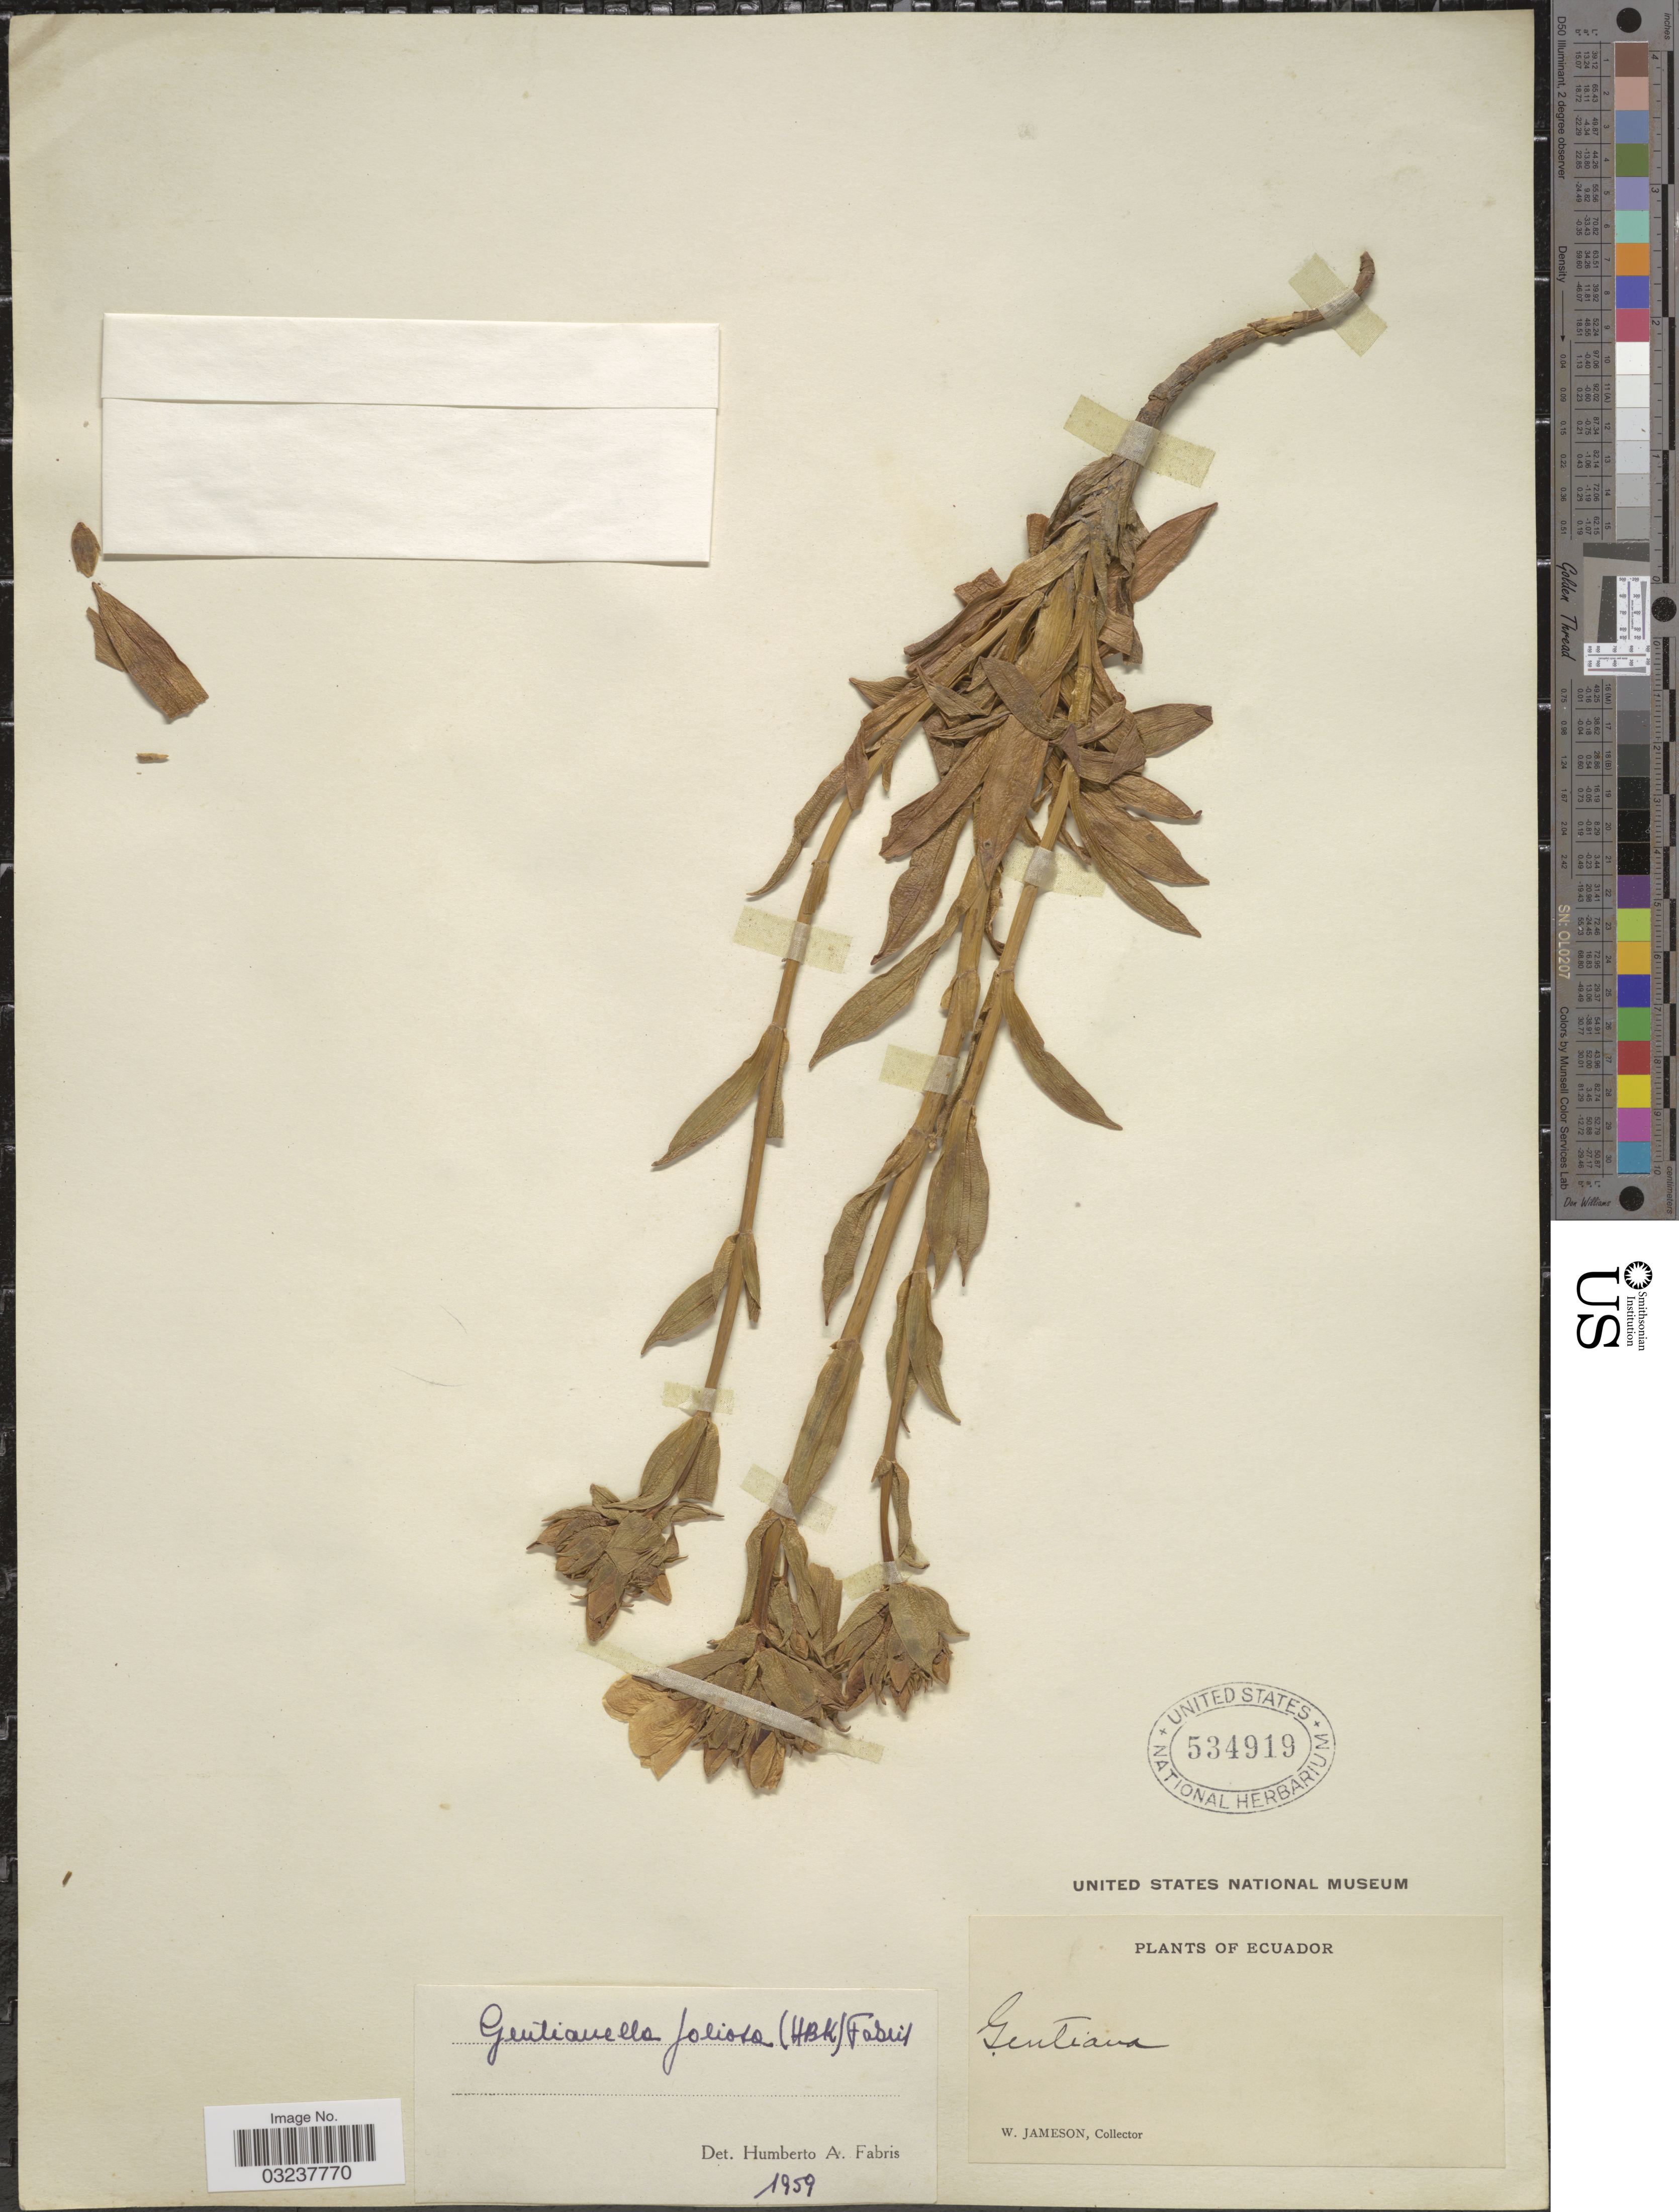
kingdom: Plantae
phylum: Tracheophyta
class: Magnoliopsida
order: Gentianales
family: Gentianaceae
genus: Gentianella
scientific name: Gentianella foliosa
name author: (Kunth) Fabris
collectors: W. Jameson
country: Ecuador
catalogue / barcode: US 534919